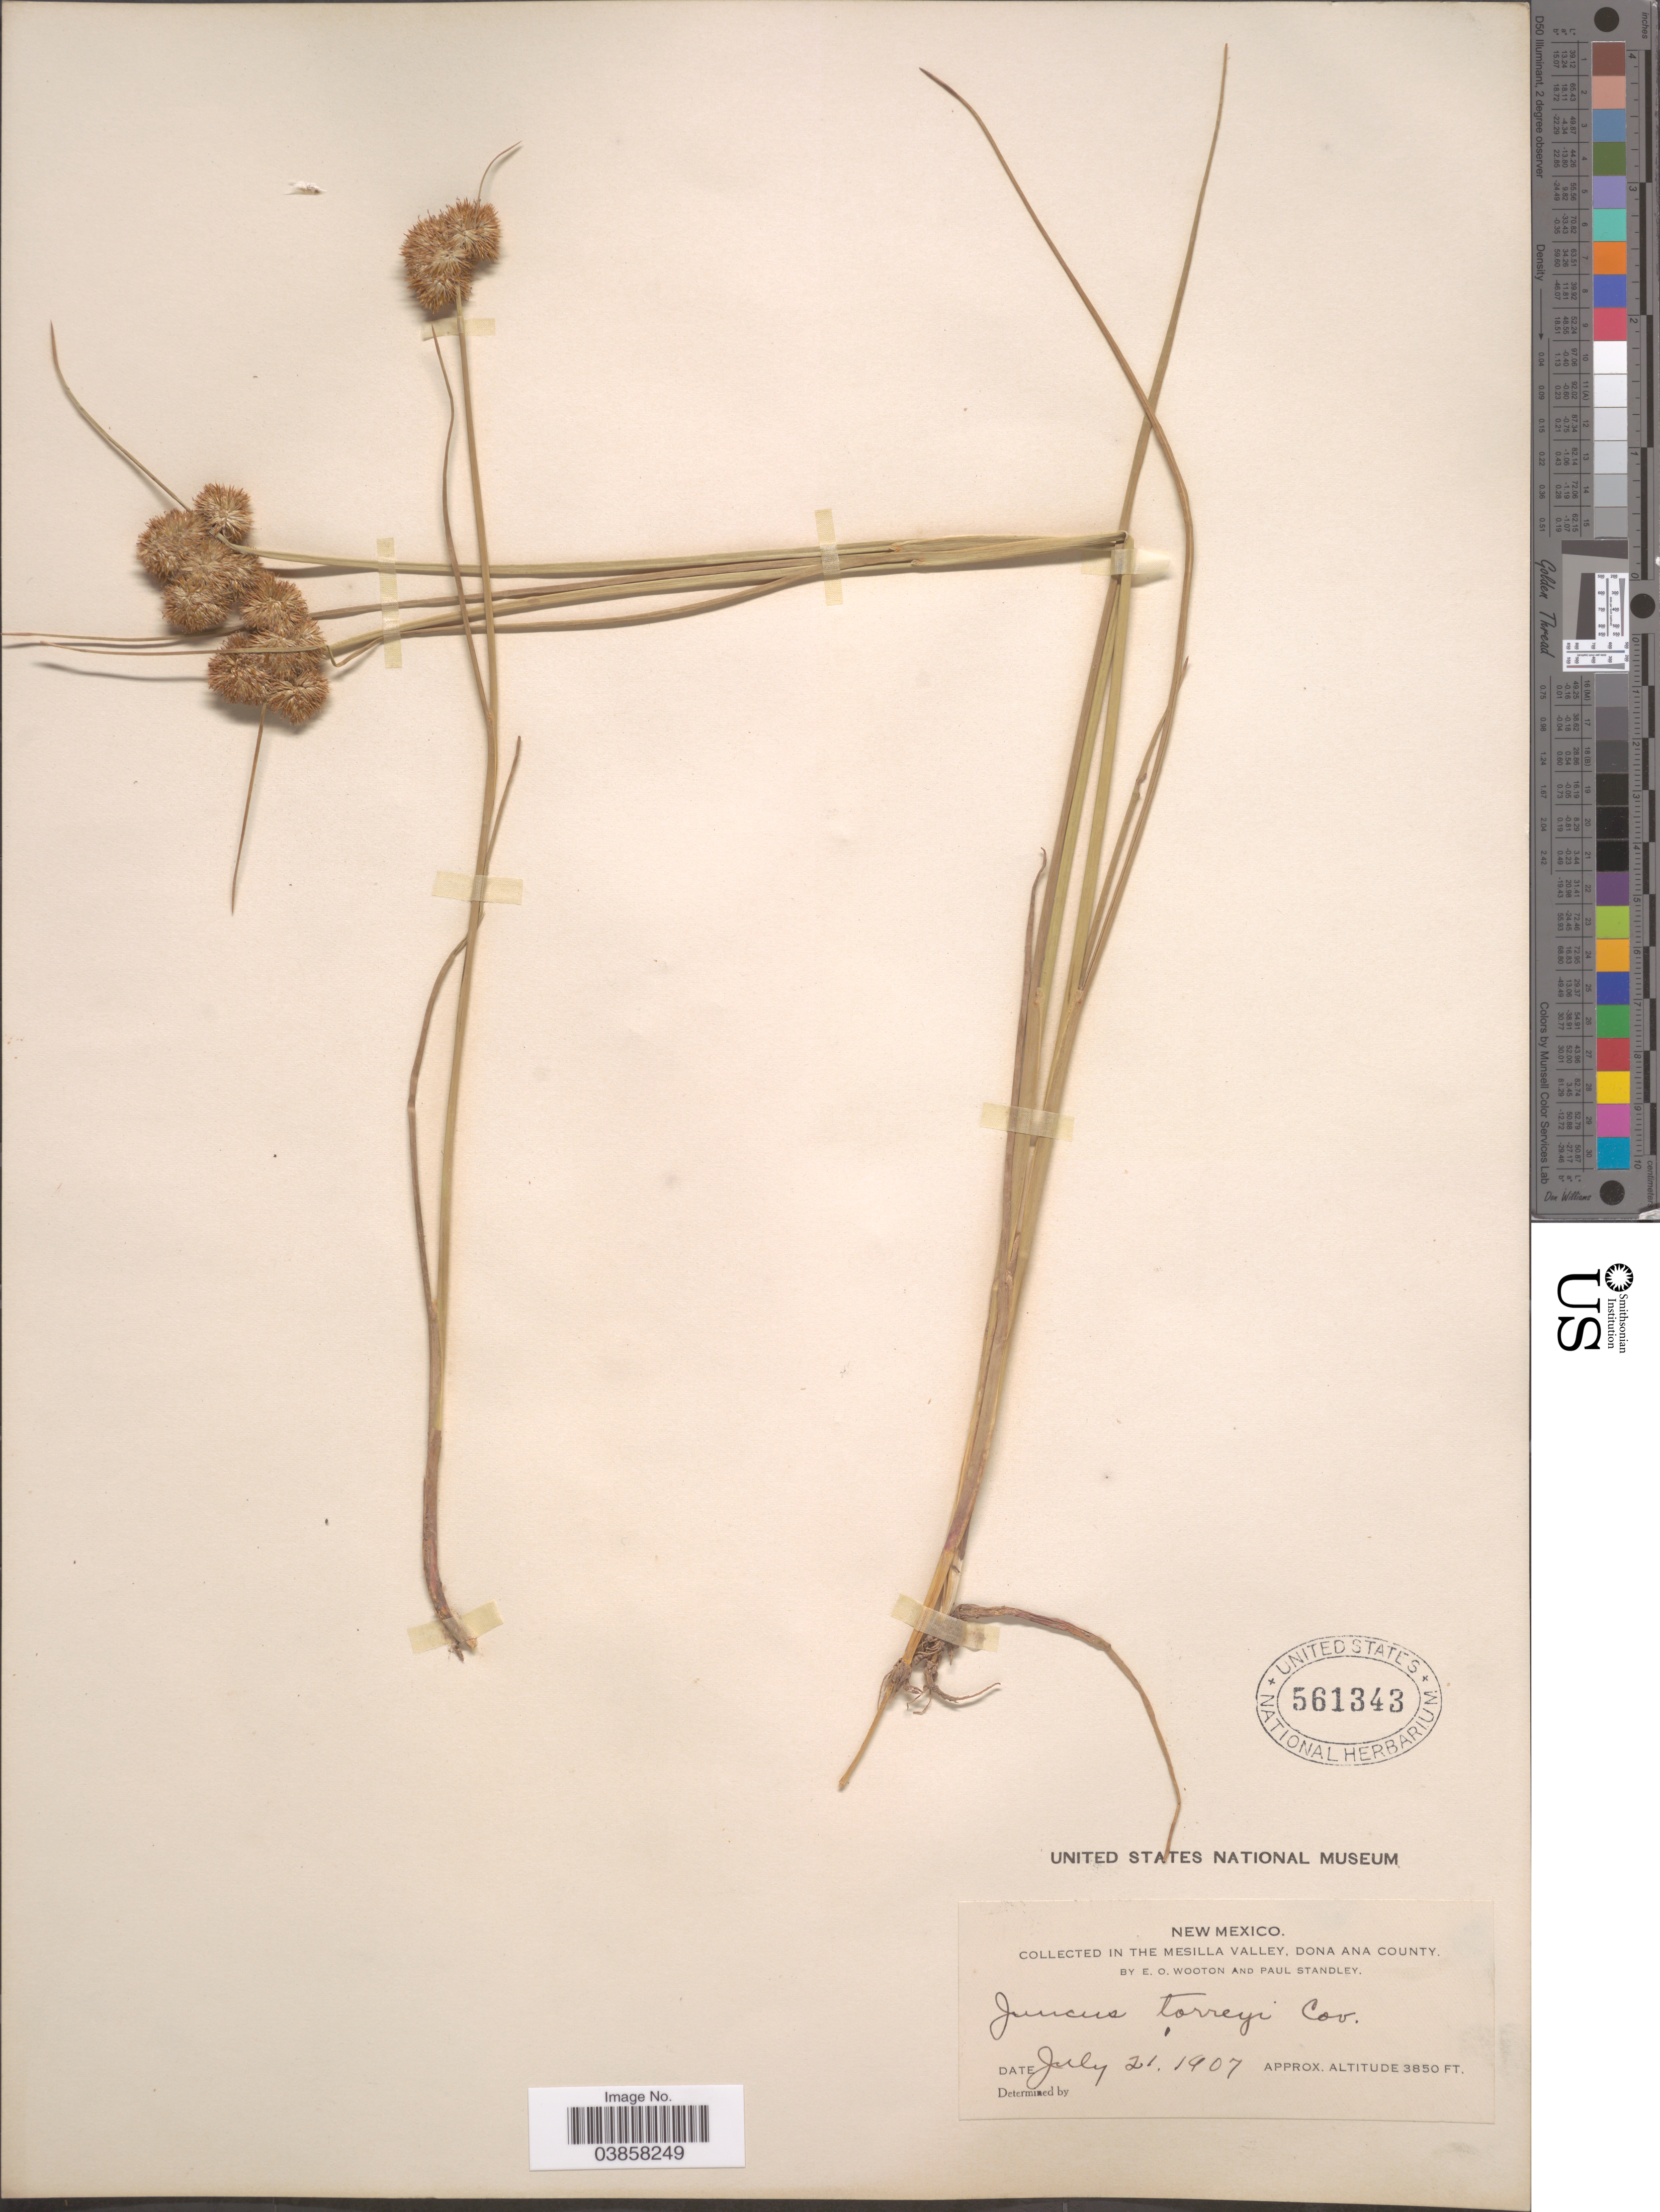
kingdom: Plantae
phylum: Tracheophyta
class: Liliopsida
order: Poales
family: Juncaceae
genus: Juncus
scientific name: Juncus torreyi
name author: Coville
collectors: E. O. Wooton & P. C. Standley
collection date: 1907-07-21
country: United States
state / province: New Mexico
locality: In the Mesilla Valley, Dona Ana County.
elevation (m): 1173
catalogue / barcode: US 561343